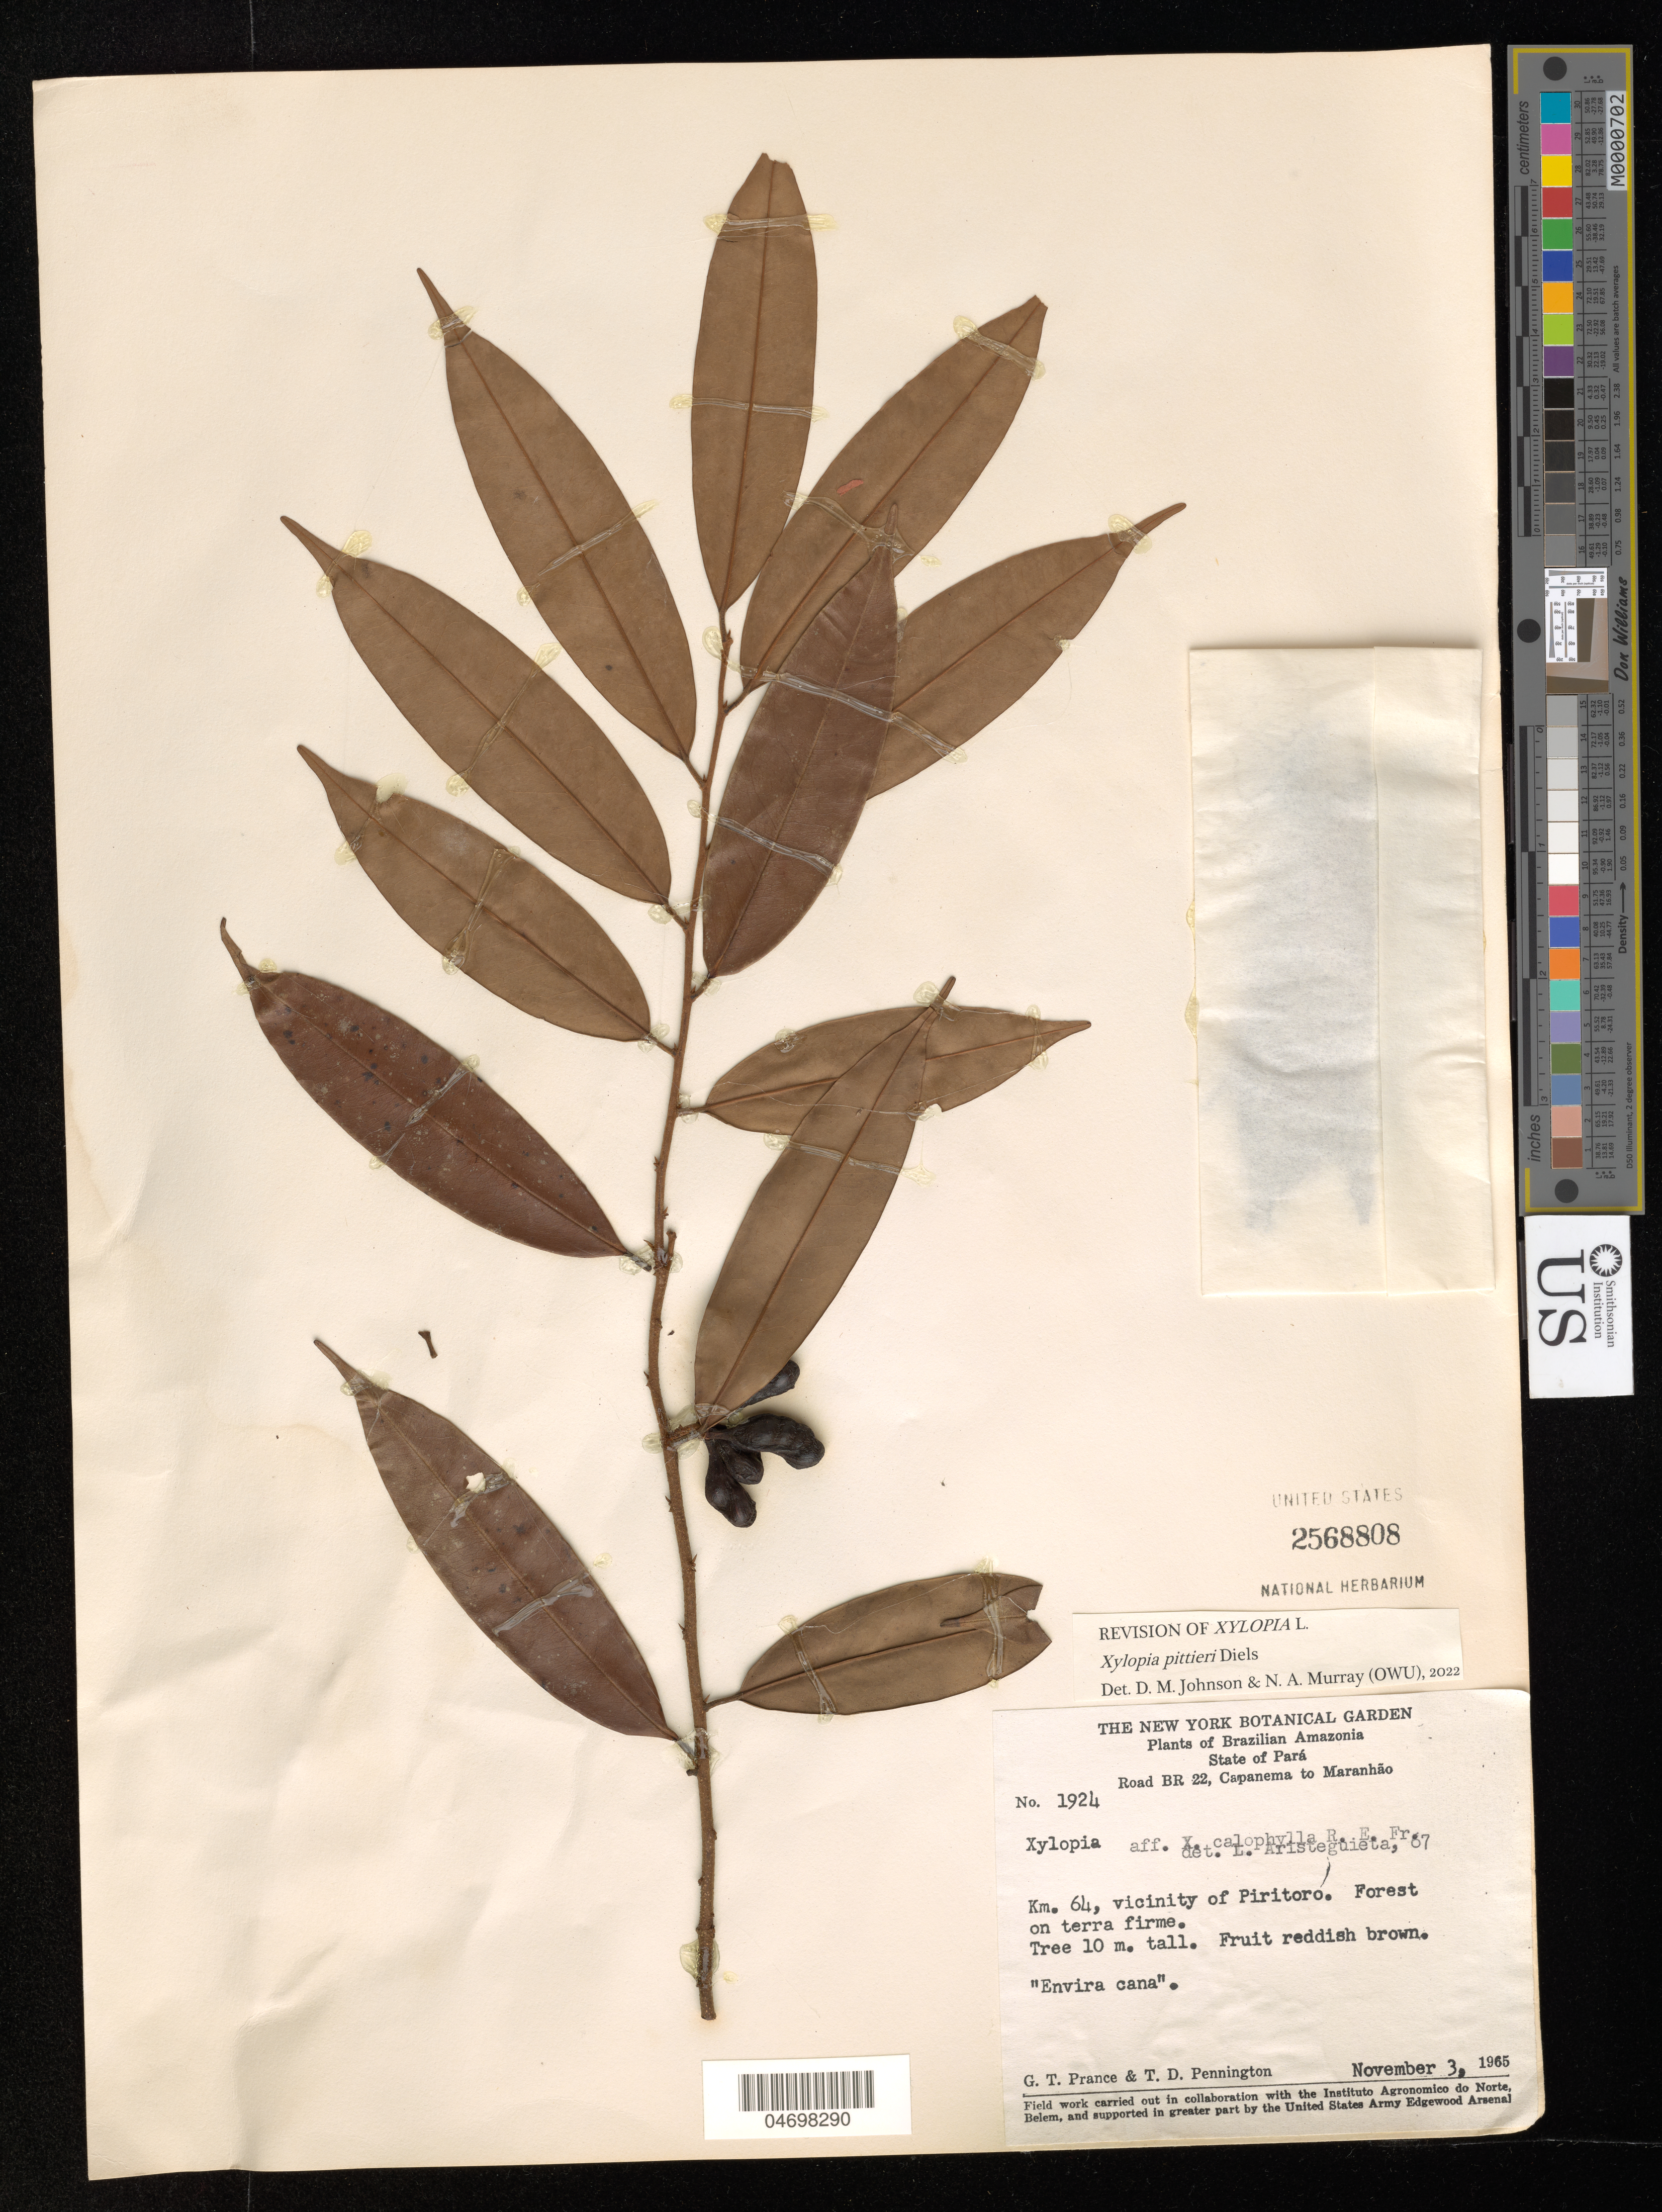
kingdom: Plantae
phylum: Tracheophyta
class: Magnoliopsida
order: Magnoliales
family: Annonaceae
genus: Xylopia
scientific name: Xylopia pittieri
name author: Diels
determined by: Johnson, D. M.; Murray, N. A.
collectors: G. T. Prance & T. D. Pennington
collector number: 1924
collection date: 1965-11-03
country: Brazil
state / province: Pará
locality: Km 64, vicinity of Piritoro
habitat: Forest on terra firme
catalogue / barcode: US 2568808